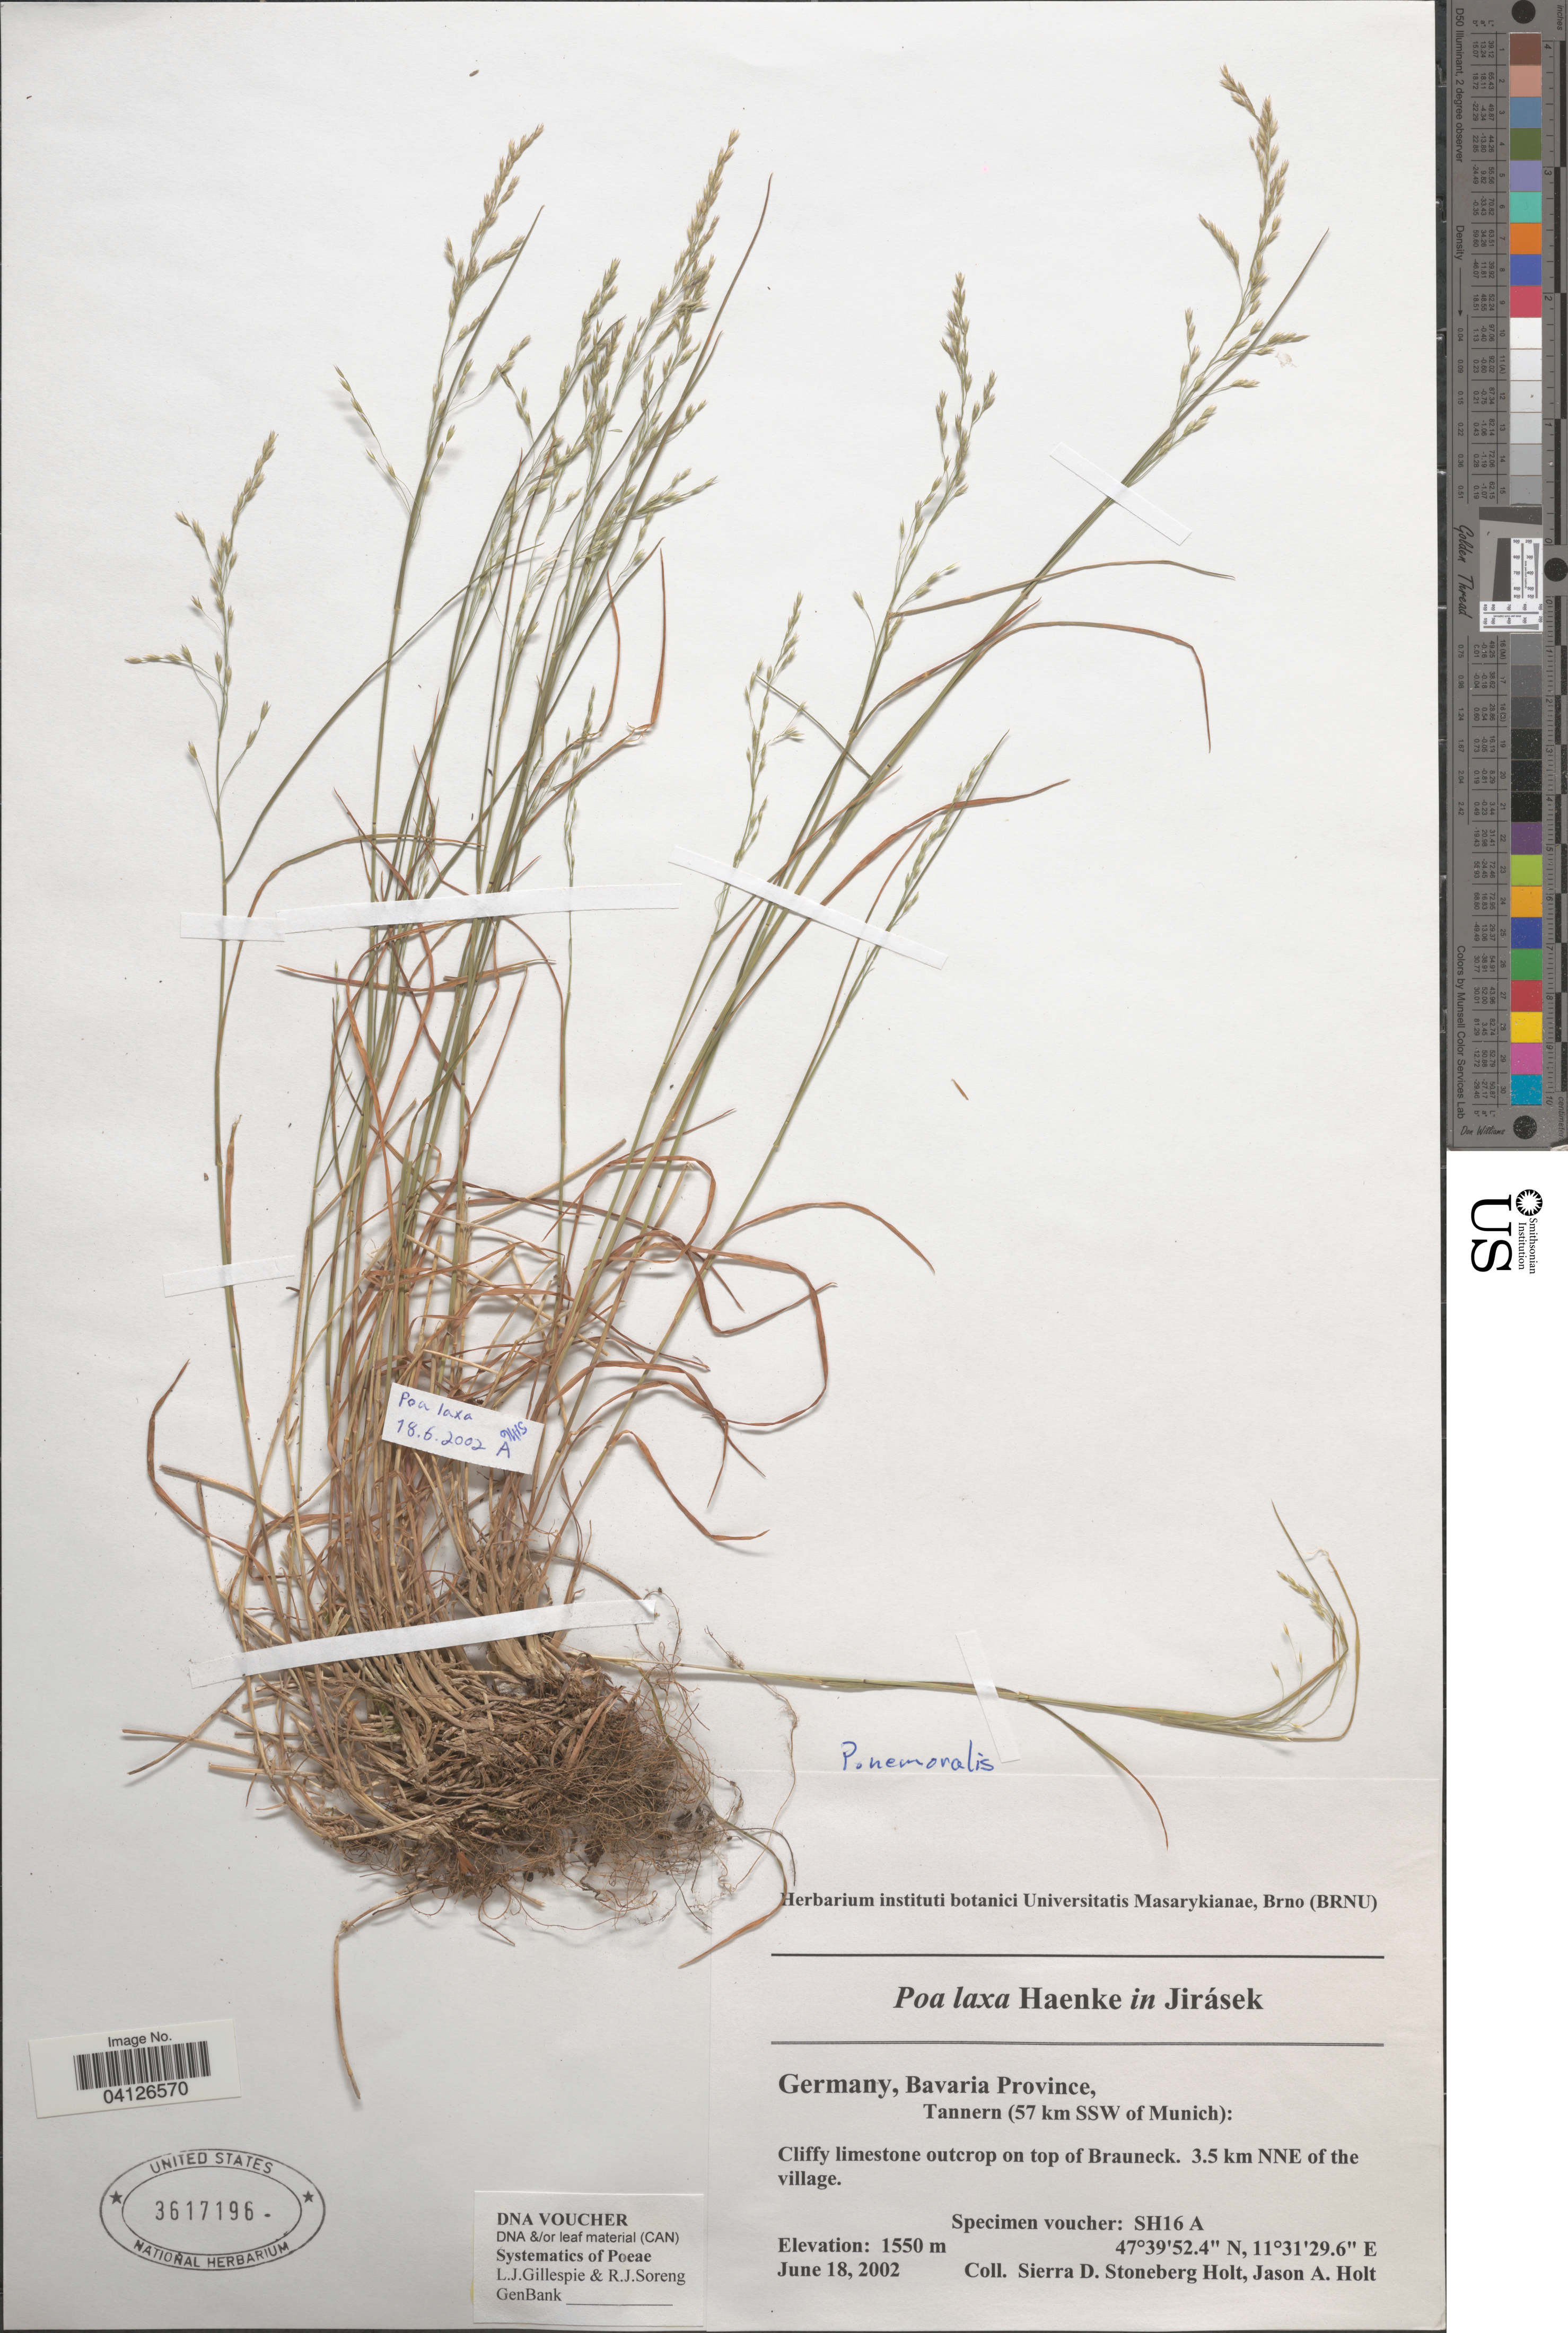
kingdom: Plantae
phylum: Tracheophyta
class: Liliopsida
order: Poales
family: Poaceae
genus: Poa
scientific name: Poa nemoralis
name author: L.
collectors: S. Holt & J. A. Holt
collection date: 2002-06-18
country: Germany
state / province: Bayern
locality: Bavaria Province, Tannern (57 km SSW of Munich): Cliffy limestone outcrop on top of Brauneck. 3.5 km NNE of the village.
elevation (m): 1550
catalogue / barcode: US 3617196